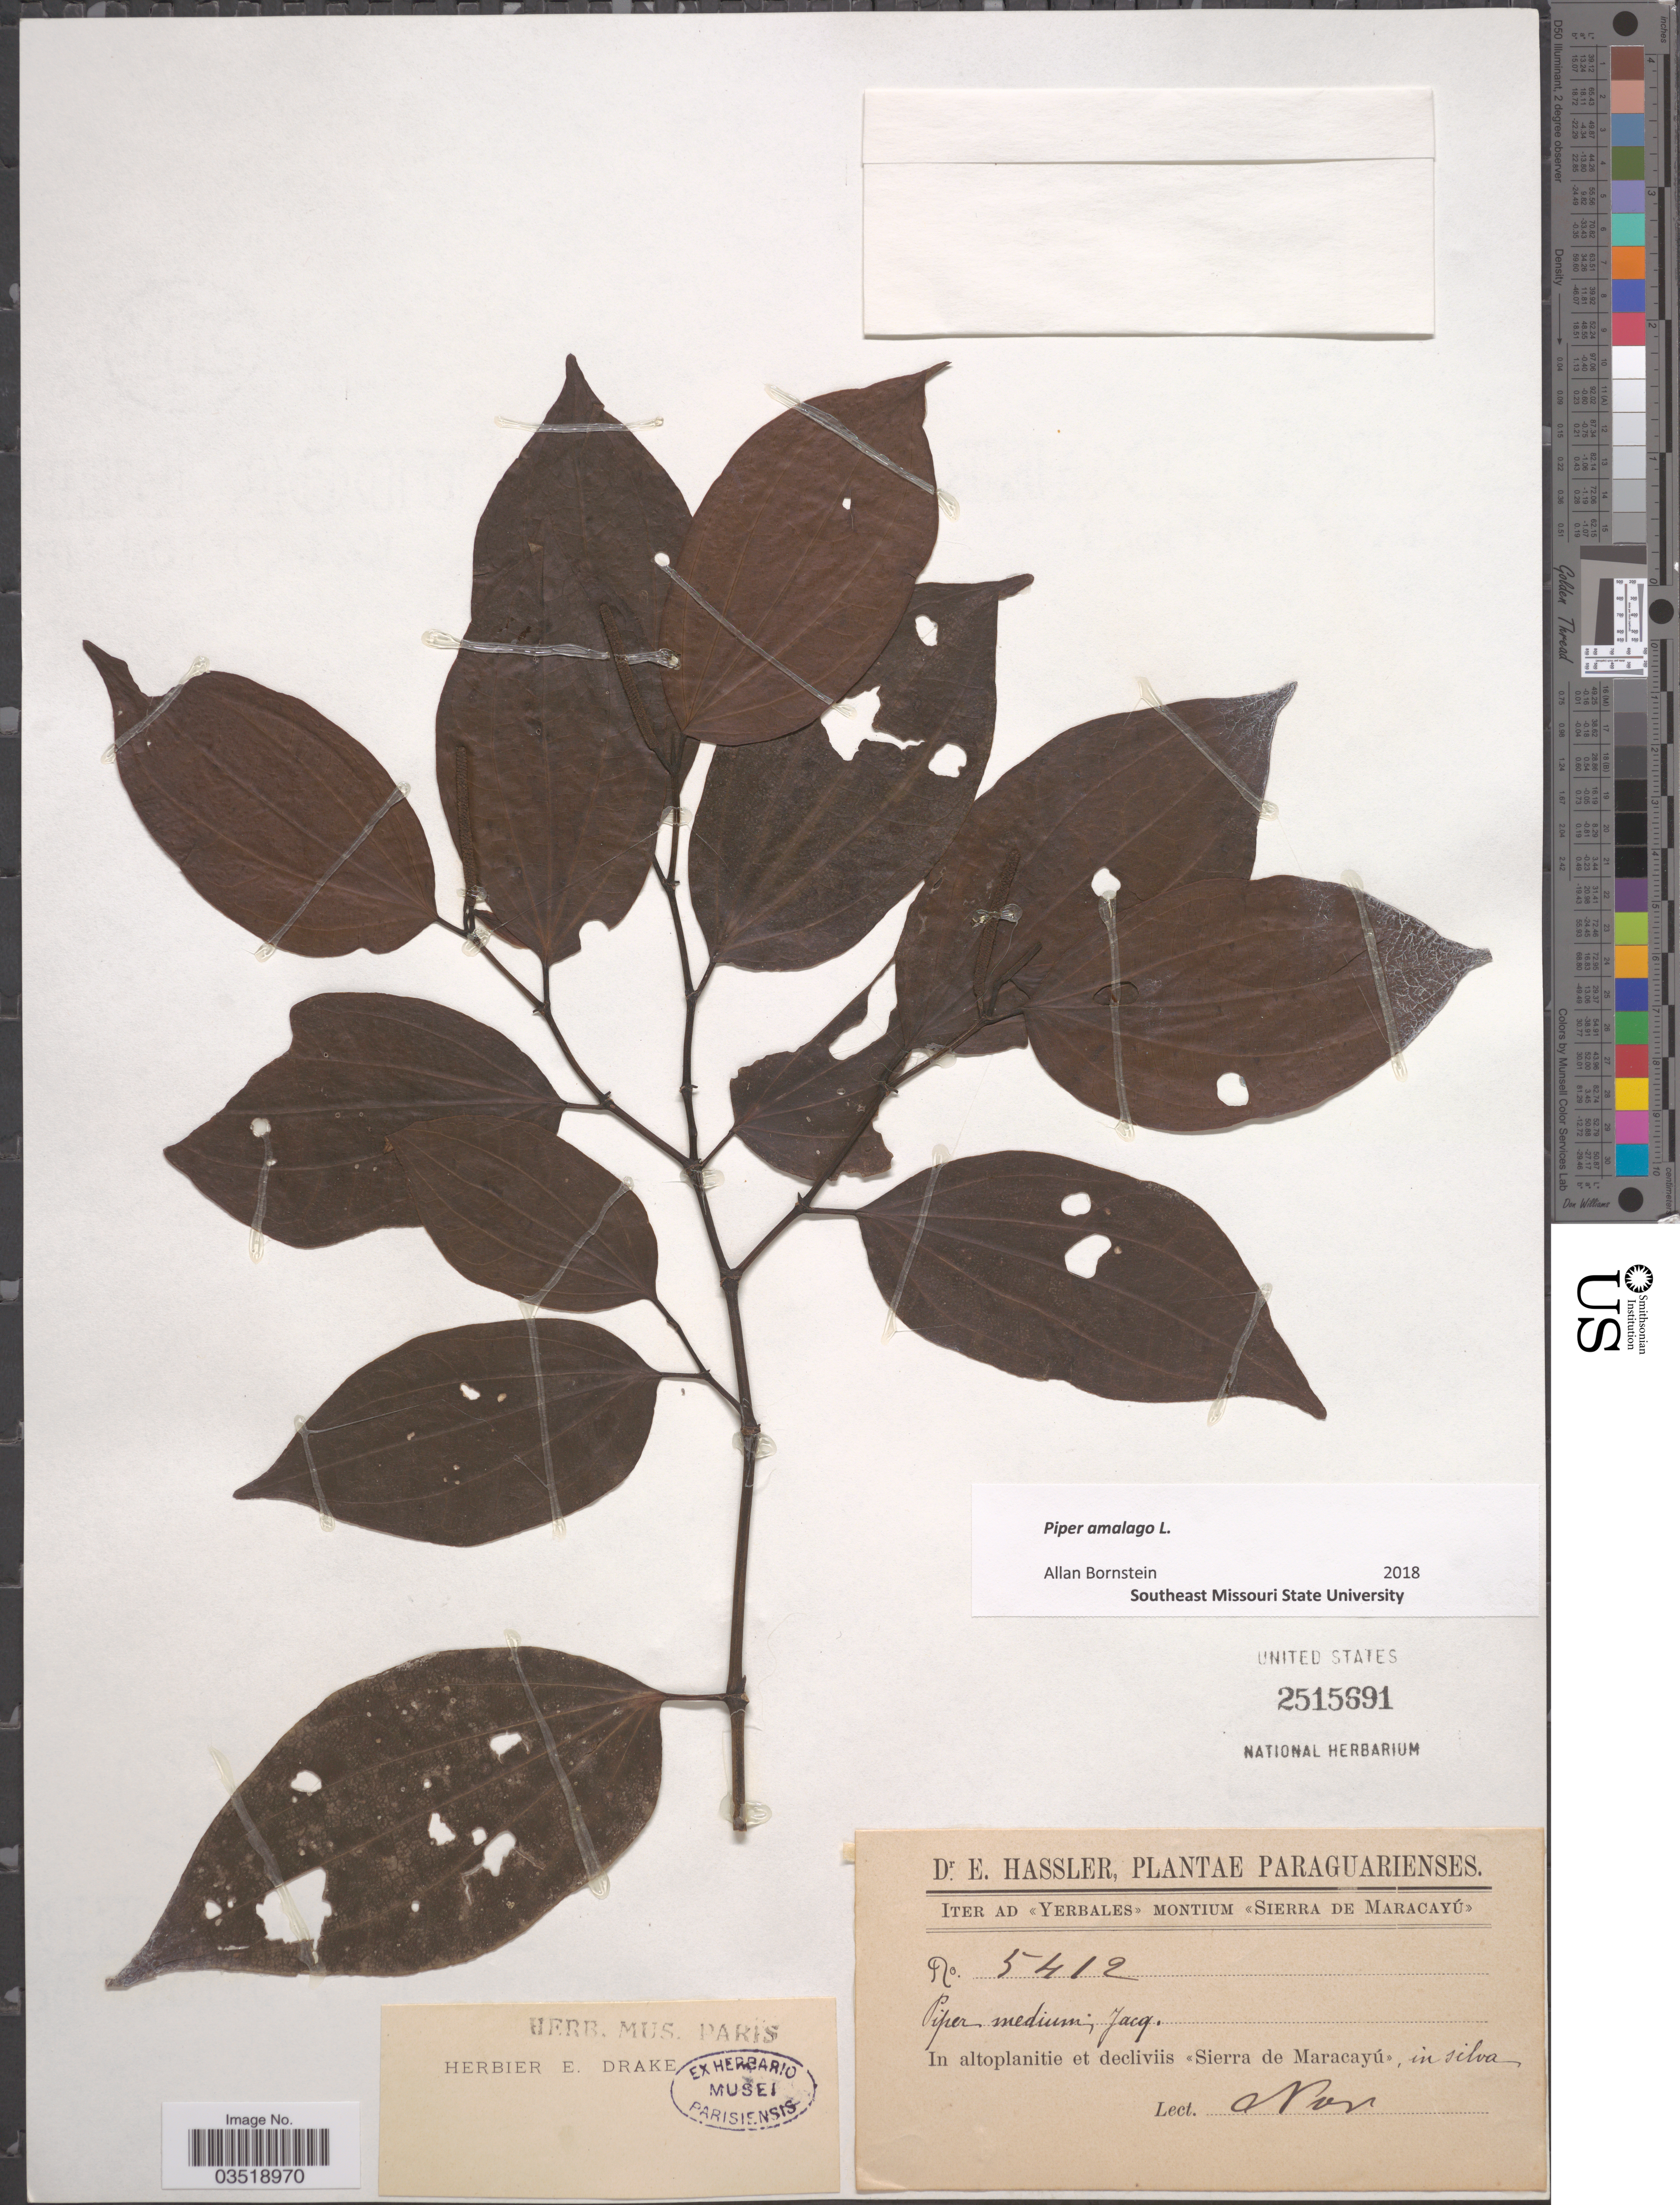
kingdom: Plantae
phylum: Tracheophyta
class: Magnoliopsida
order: Piperales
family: Piperaceae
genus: Piper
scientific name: Piper amalago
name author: L.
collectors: E. Hassler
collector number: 5412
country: Paraguay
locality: In altoplanitie et decliviis Sierre de Maracayú, in silva.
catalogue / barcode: US 2515691